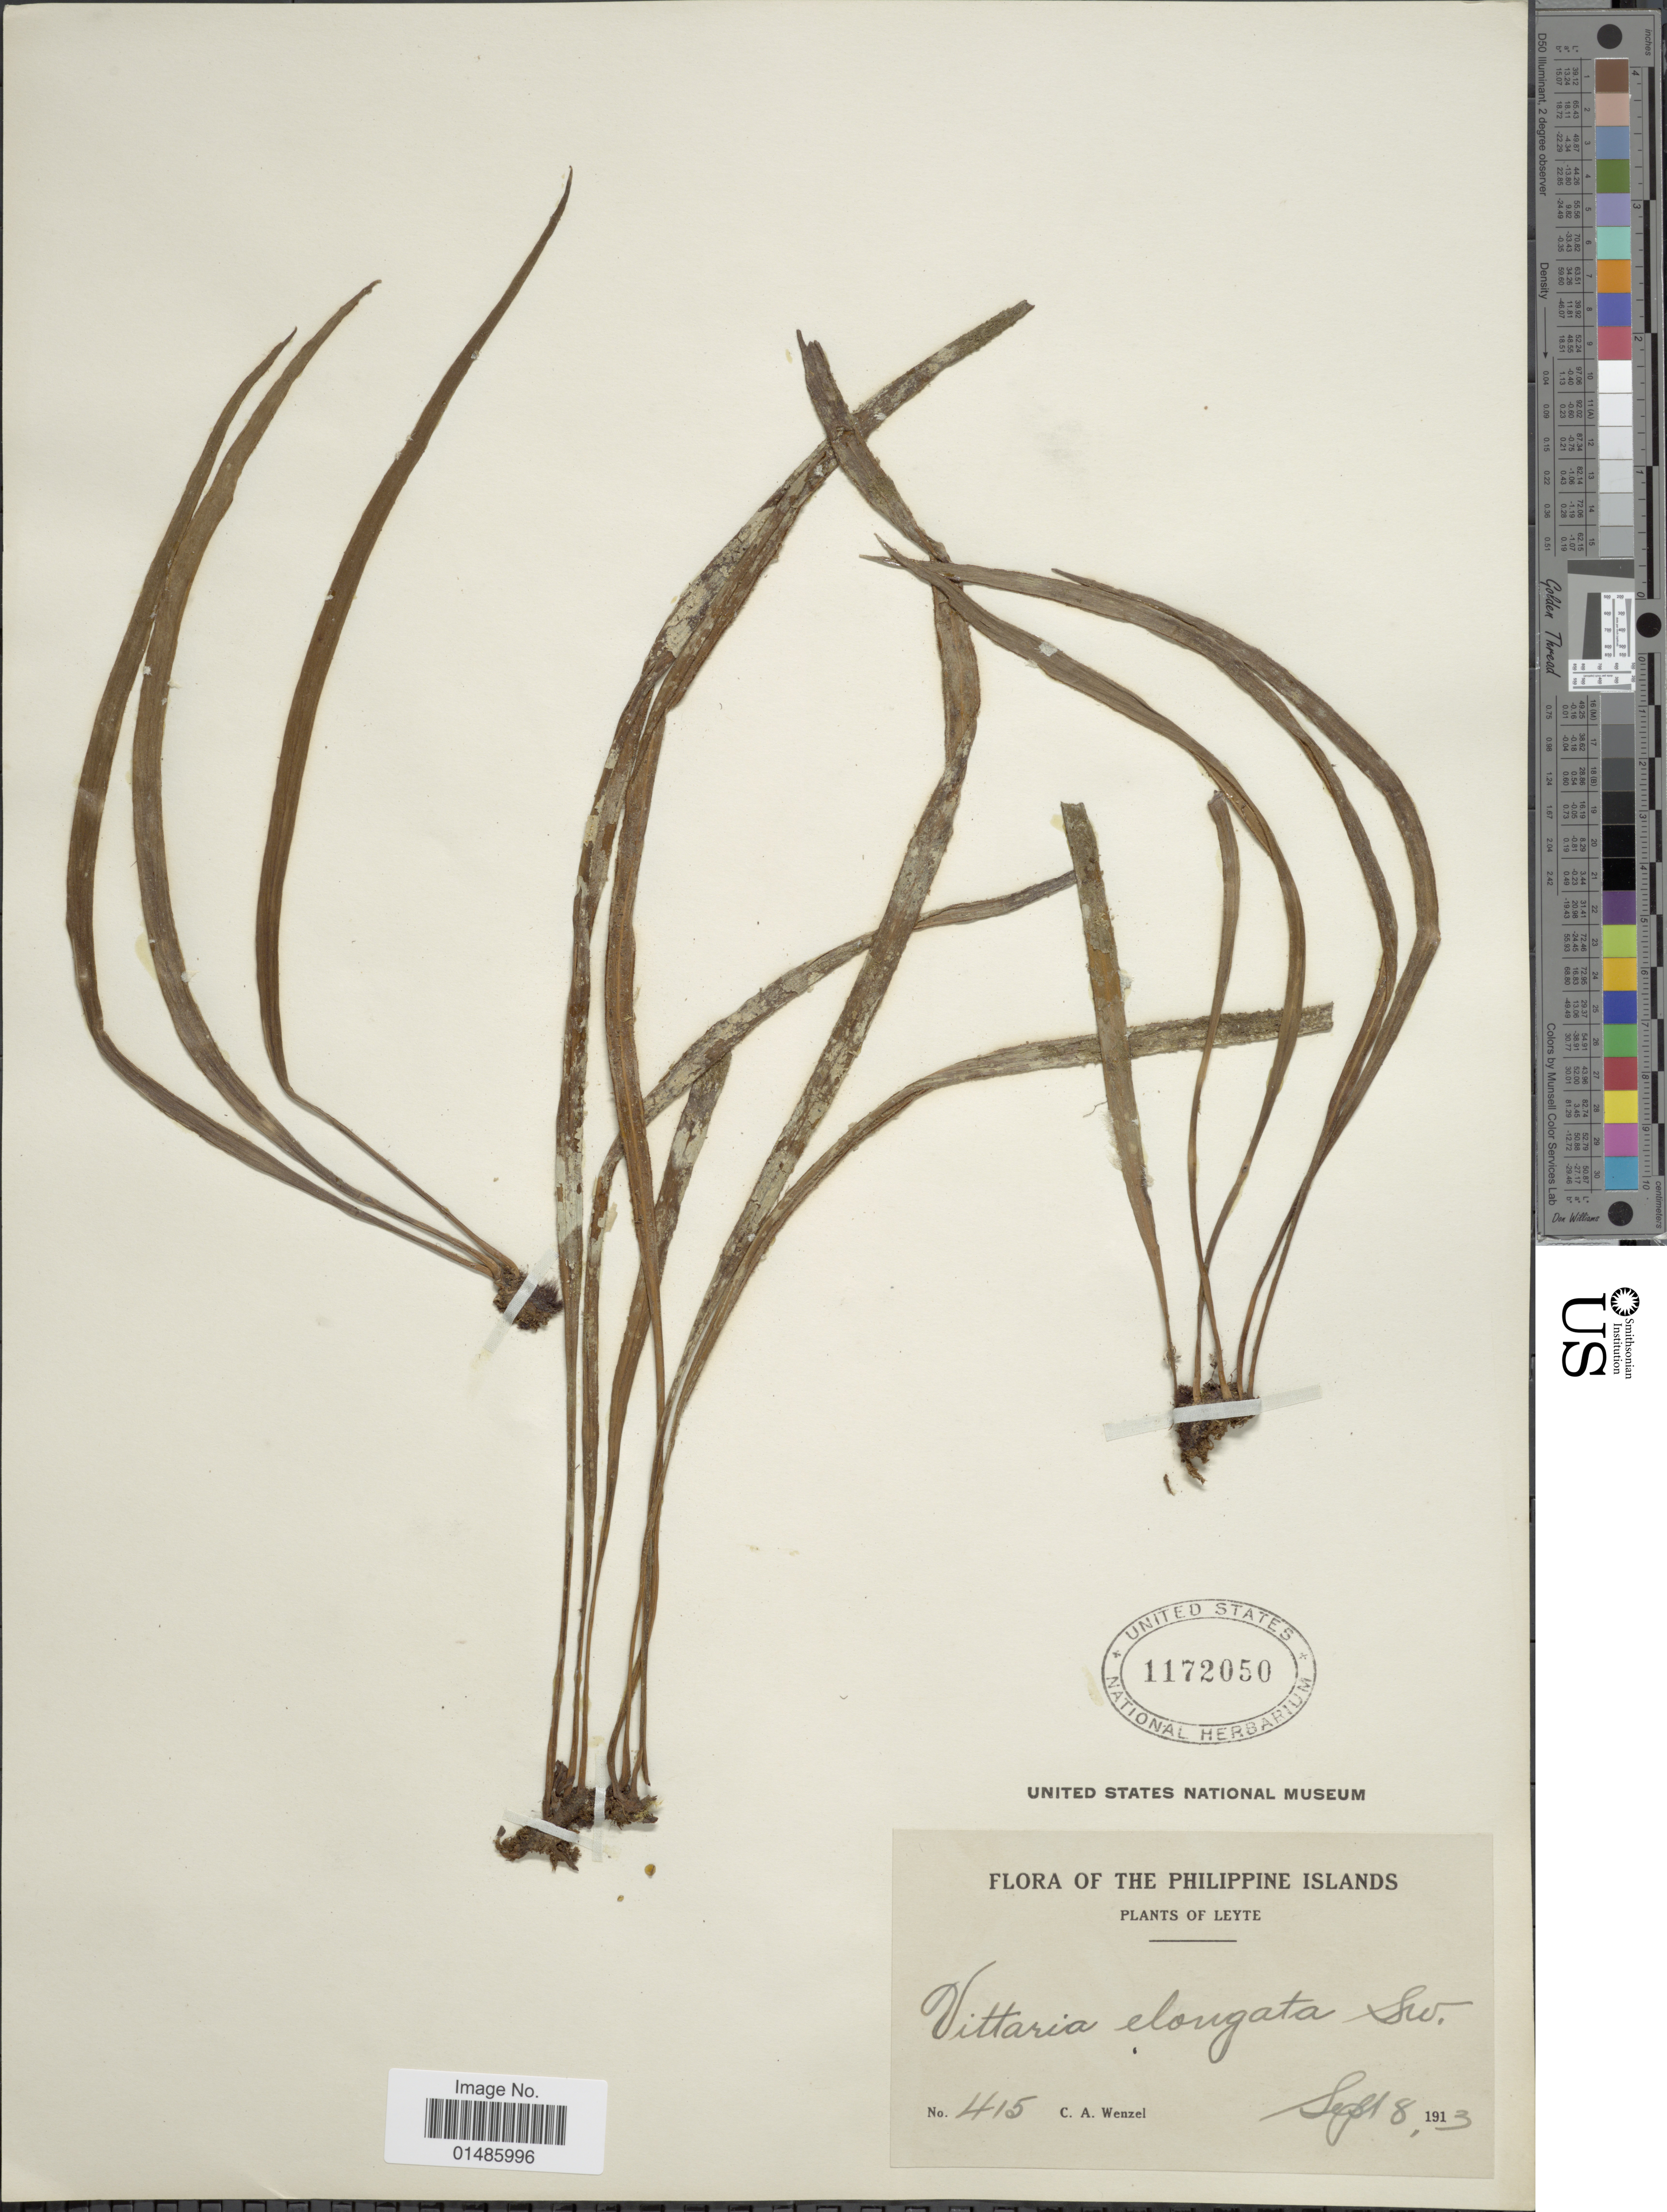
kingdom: Plantae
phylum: Tracheophyta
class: Polypodiopsida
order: Polypodiales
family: Pteridaceae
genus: Haplopteris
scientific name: Haplopteris elongata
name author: (Sw.) Crane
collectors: C. Wenzel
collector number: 415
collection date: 1913-09-08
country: Philippines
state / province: Eastern Visayas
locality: Leyte.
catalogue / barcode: US 1172050